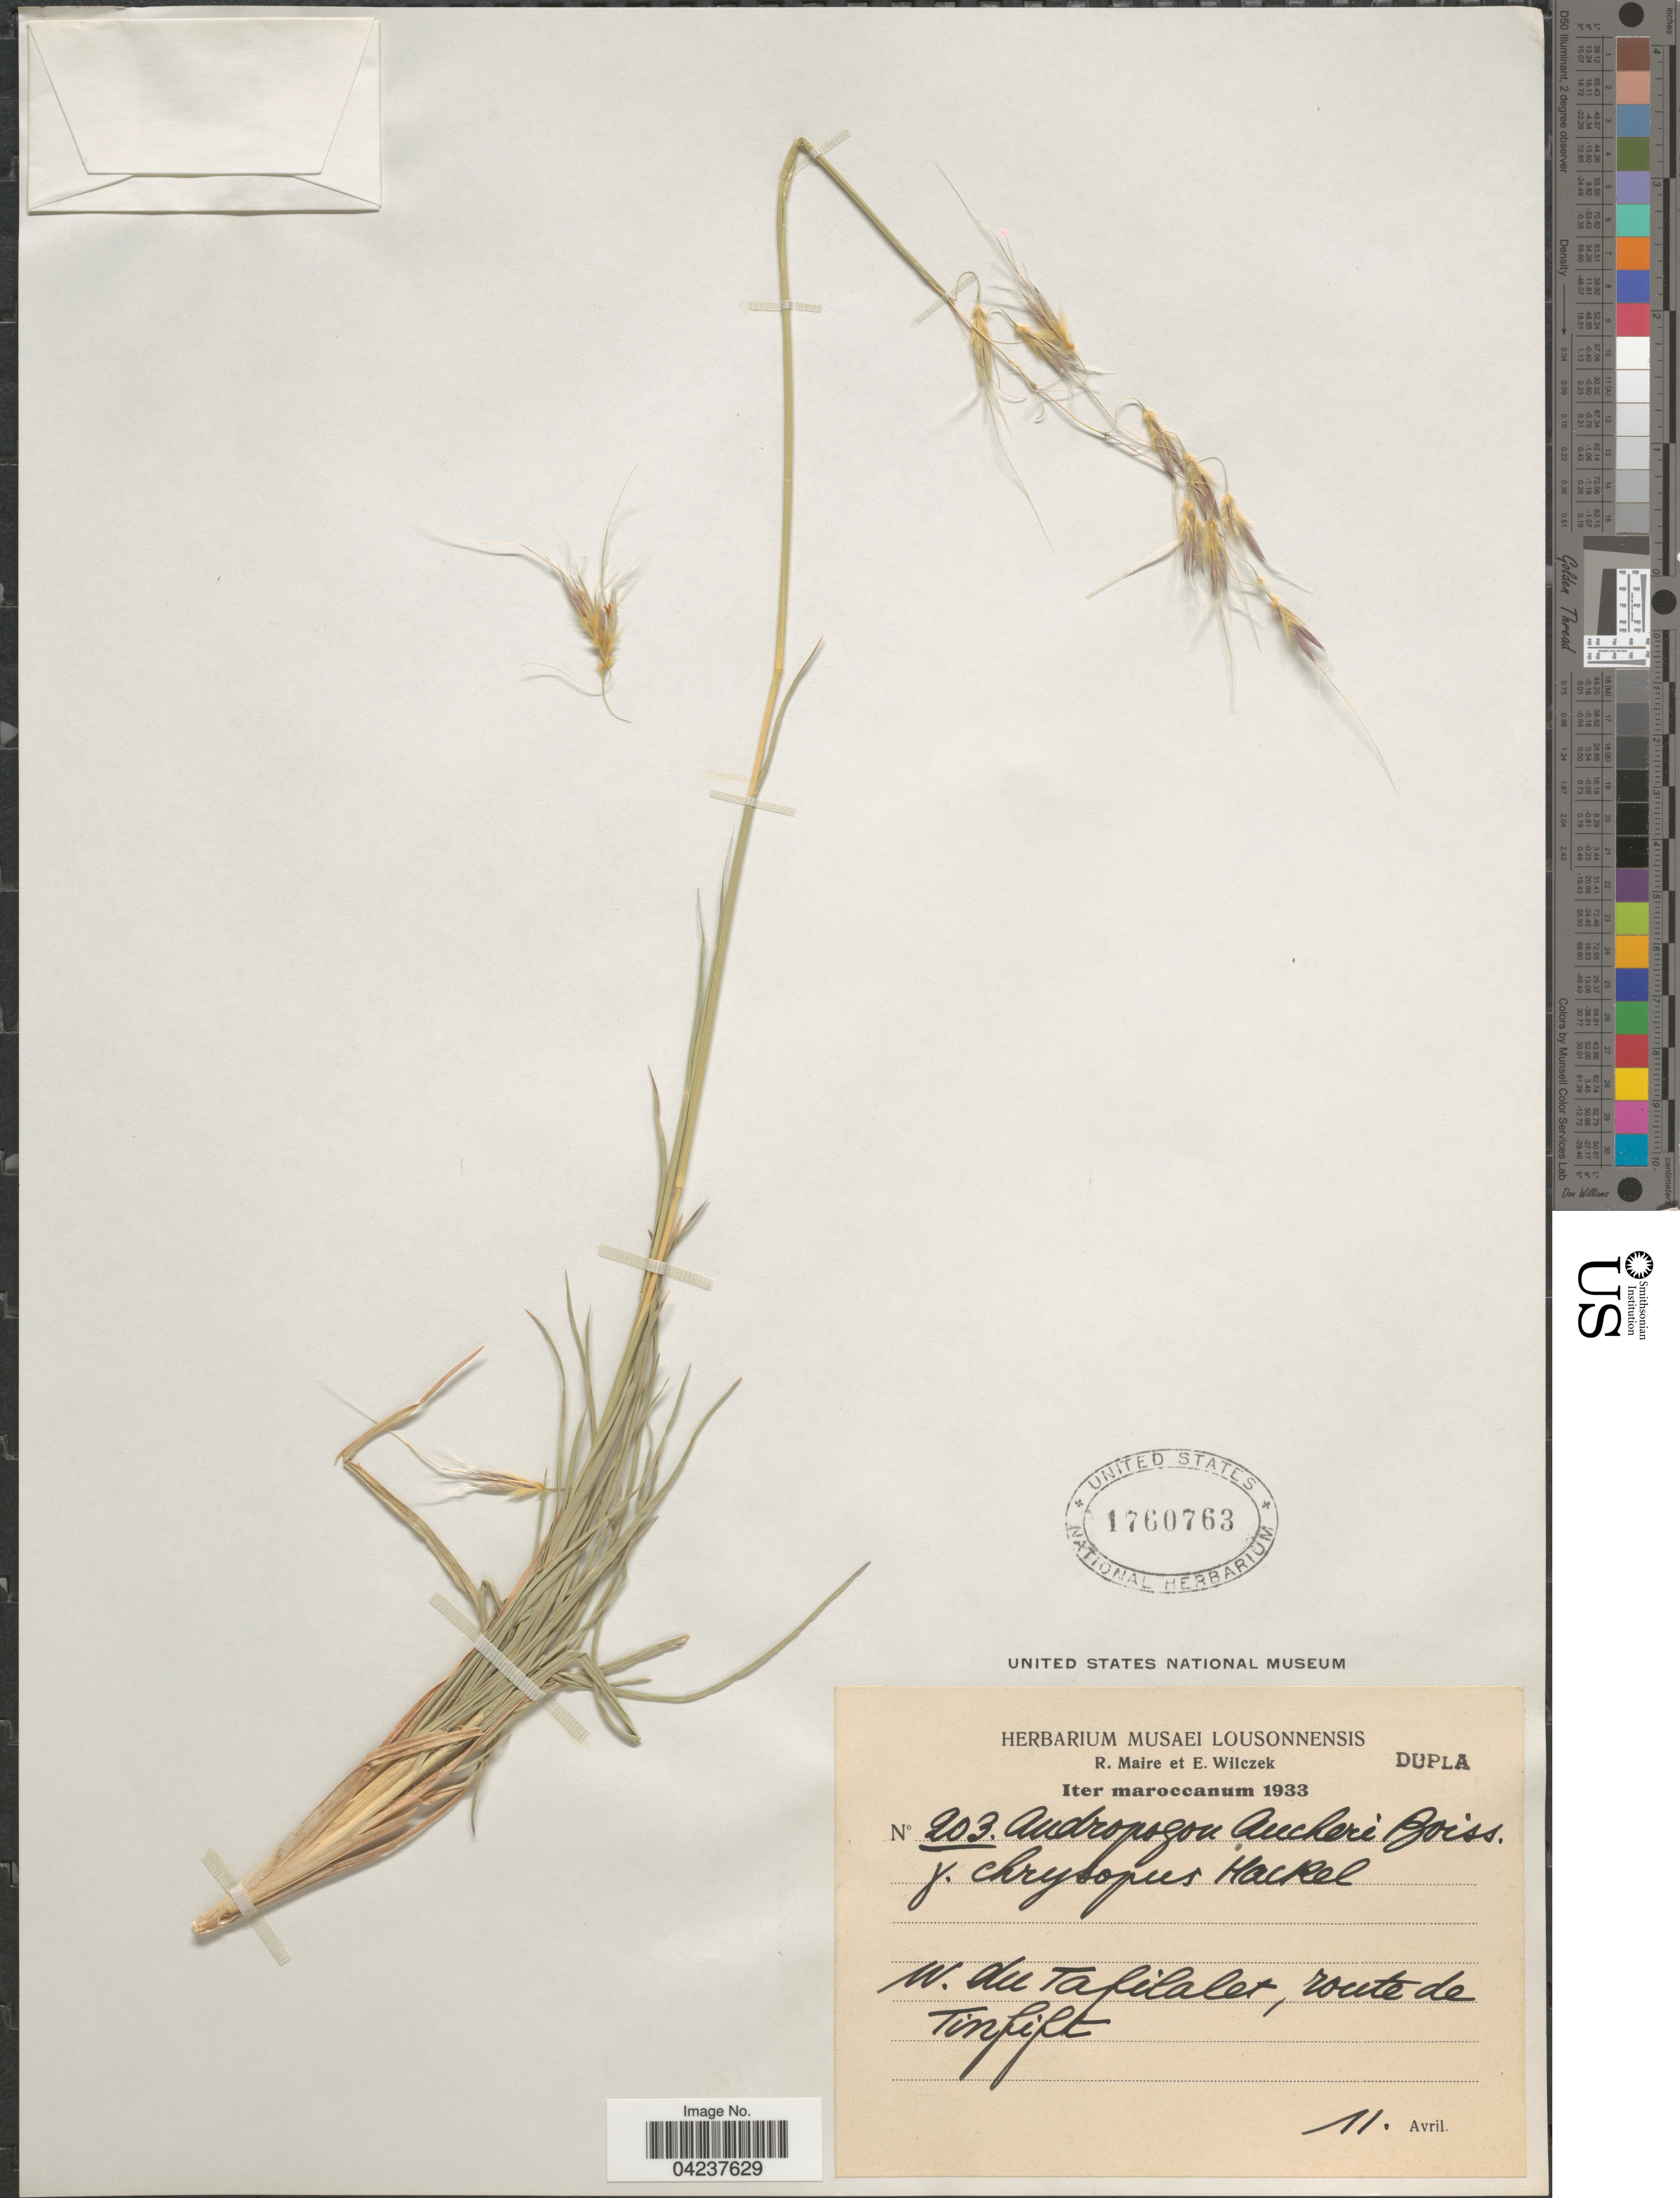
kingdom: Plantae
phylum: Tracheophyta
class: Liliopsida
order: Poales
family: Poaceae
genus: Chrysopogon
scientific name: Chrysopogon plumulosus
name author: Hochst.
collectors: R. Maire & E. Wilczek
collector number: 203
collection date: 1933-04-11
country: Morocco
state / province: Meknès-Tafilalet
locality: Iter maroccanum 1933. W. du Tafilalet, route de Tinfift.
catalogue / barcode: US 1760763